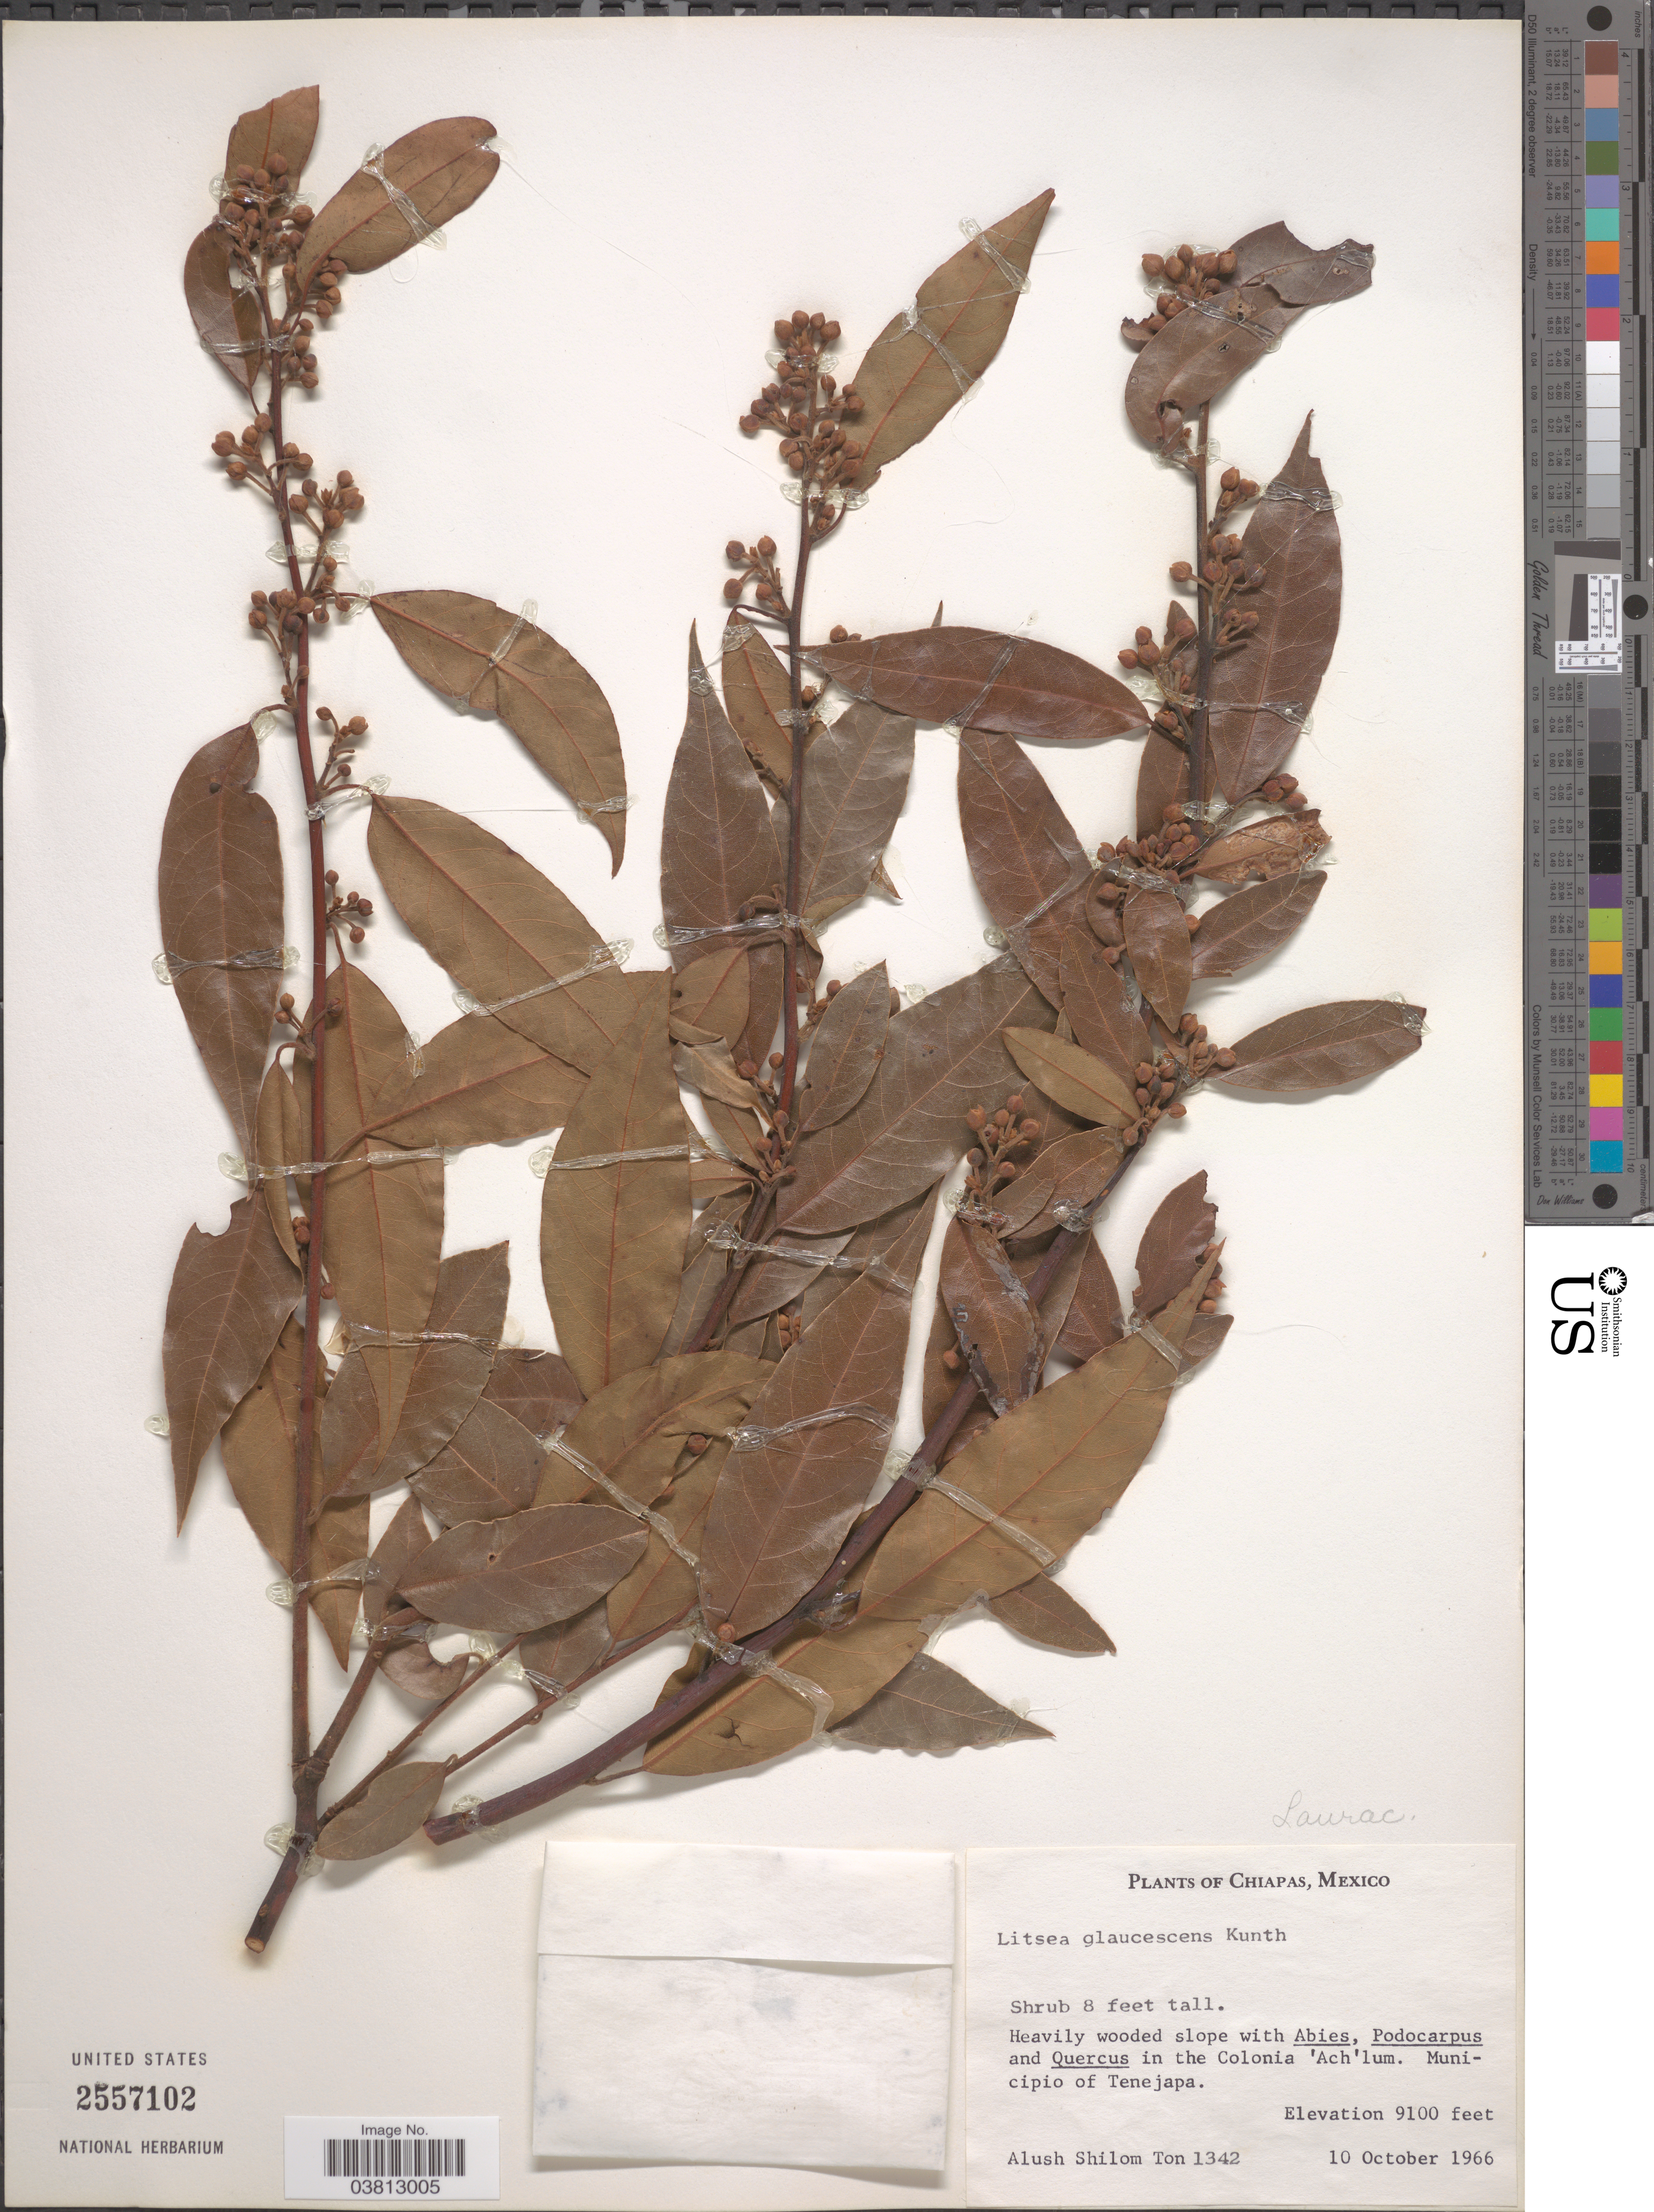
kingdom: Plantae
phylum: Tracheophyta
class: Magnoliopsida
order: Laurales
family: Lauraceae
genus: Litsea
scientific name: Litsea glaucescens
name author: Kunth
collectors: A. M. Ton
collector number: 1342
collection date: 1966-10-10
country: Mexico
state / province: Chiapas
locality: Municipio of Tenejapa.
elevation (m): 2774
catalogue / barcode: US 2557102